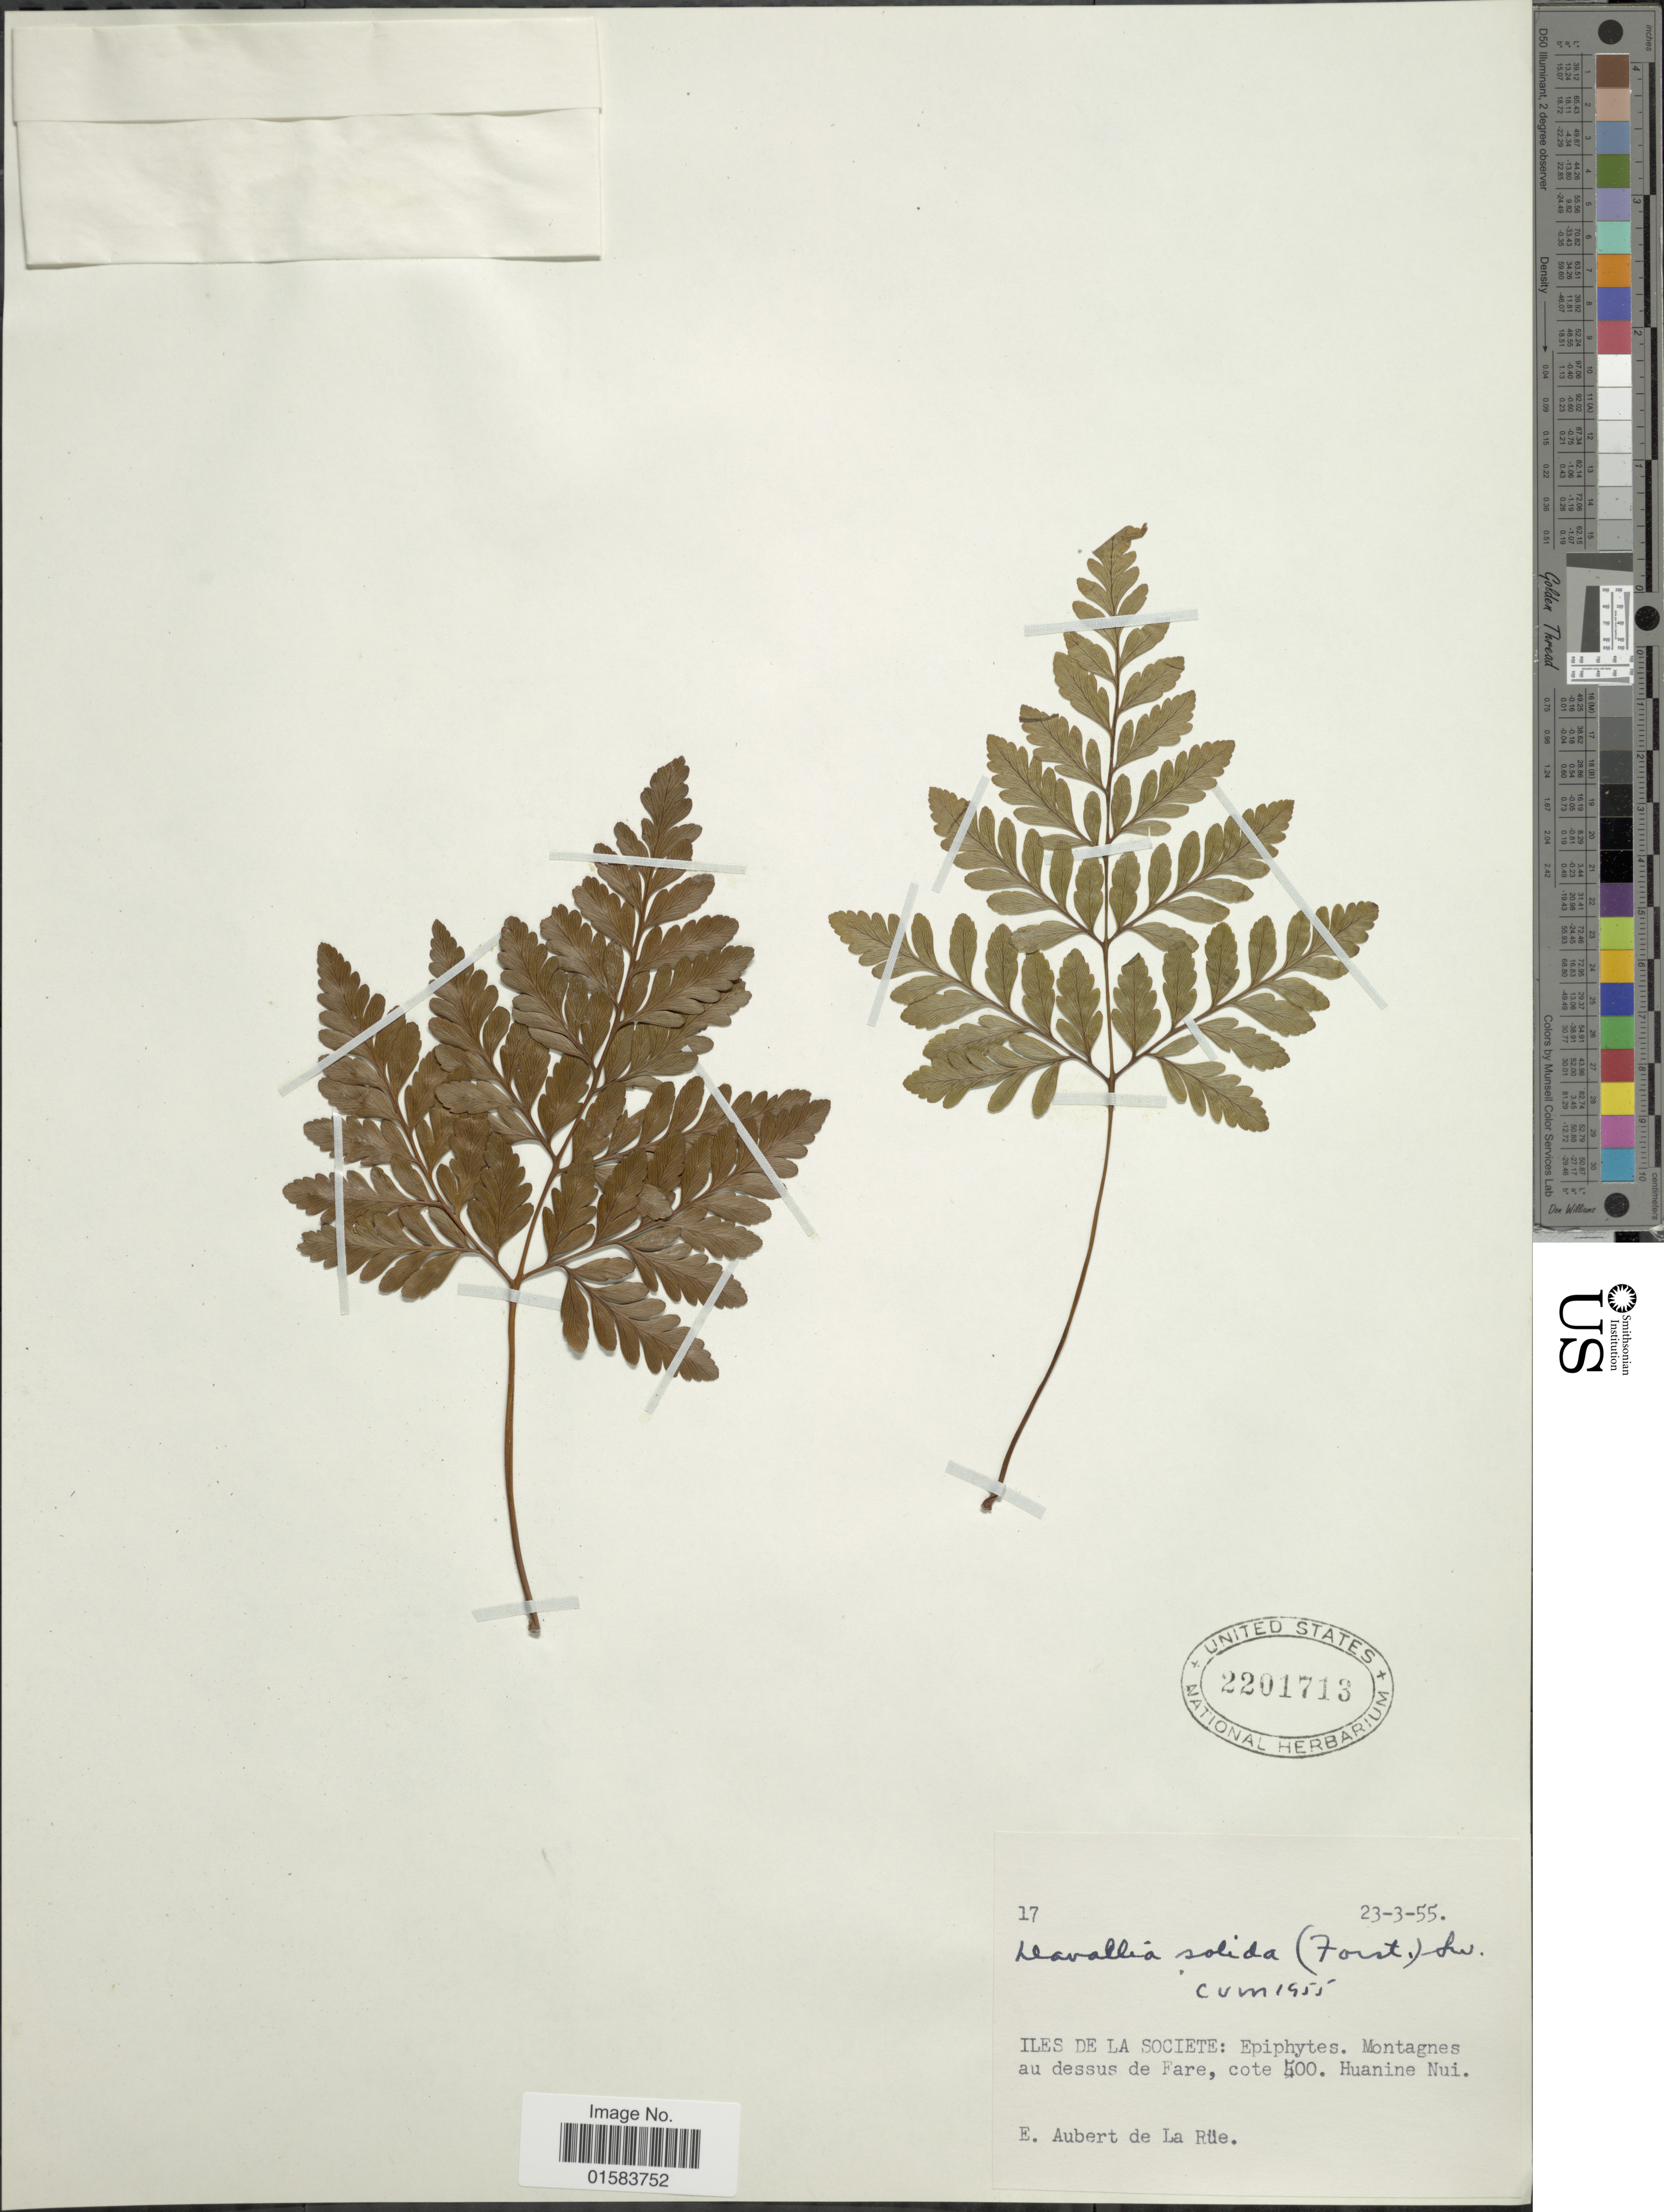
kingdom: Plantae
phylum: Tracheophyta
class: Polypodiopsida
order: Polypodiales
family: Davalliaceae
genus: Davallia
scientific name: Davallia solida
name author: (G. Forst.) Sw.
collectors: E. Aubert de La Rüe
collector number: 17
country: French Polynesia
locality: Iles de La Societe: Montagnes au dessus de Fare, Huanine Nui, cote 500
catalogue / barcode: US 2201713